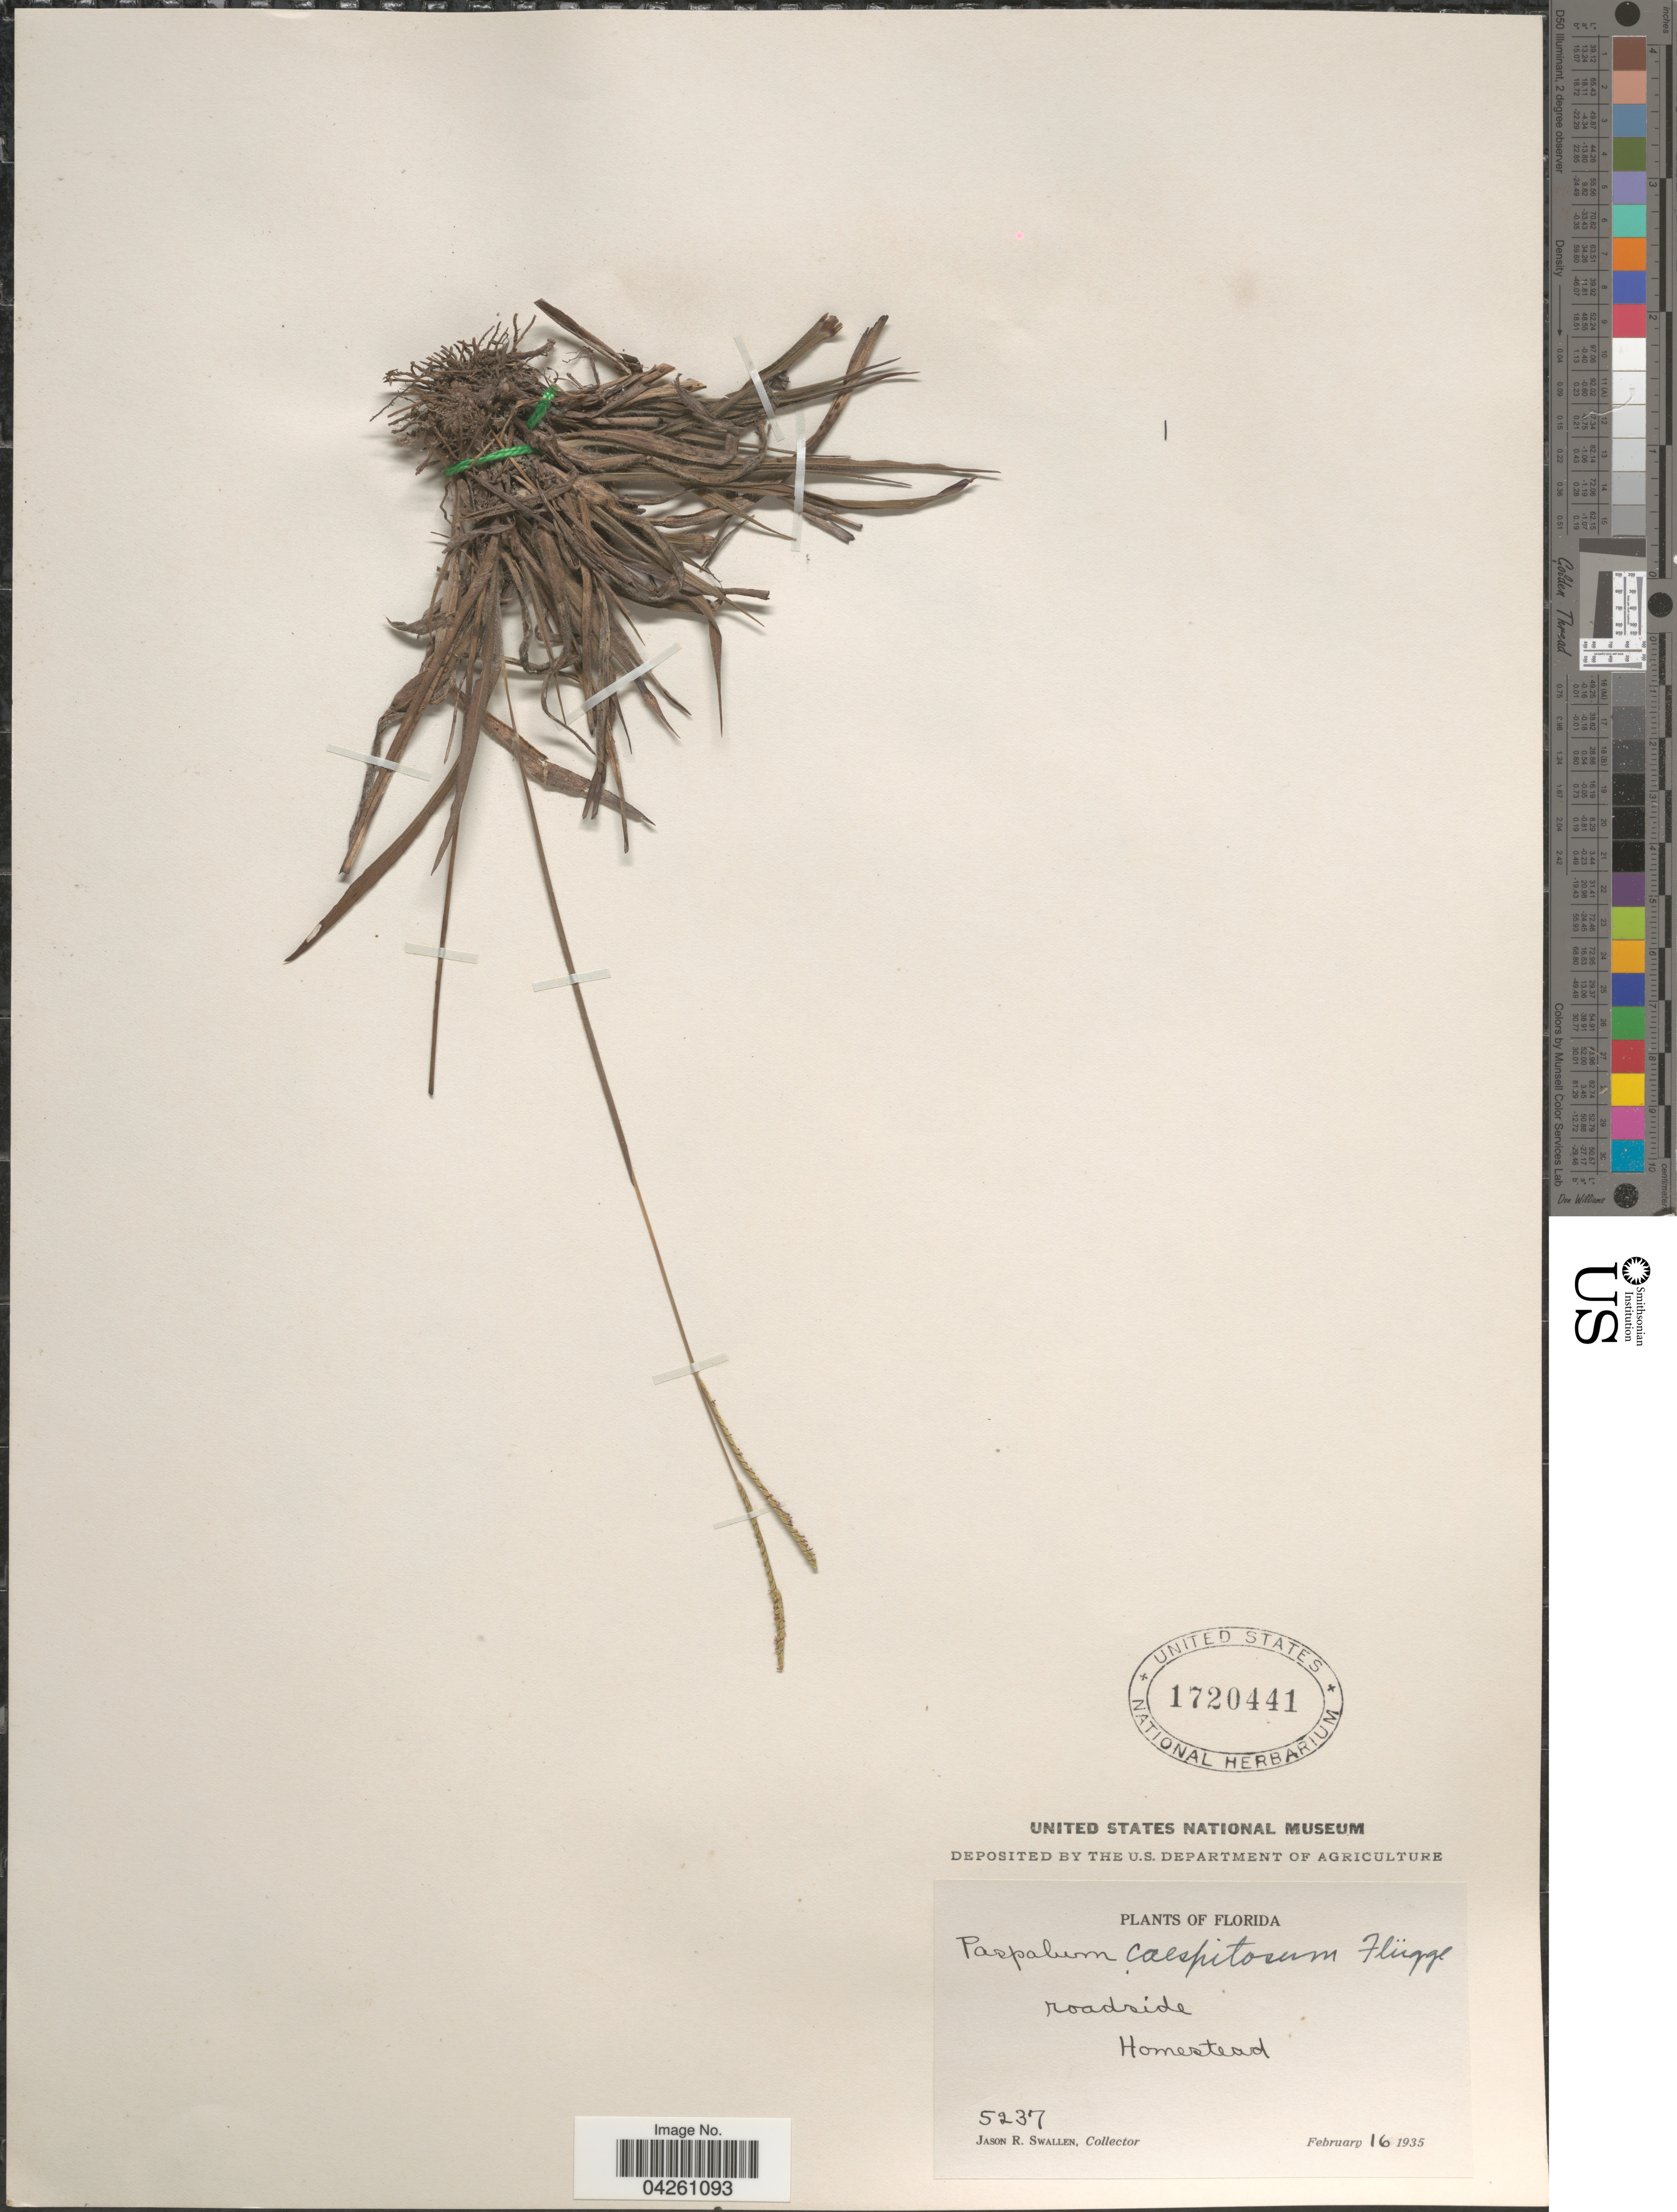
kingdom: Plantae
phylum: Tracheophyta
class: Liliopsida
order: Poales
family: Poaceae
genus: Paspalum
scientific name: Paspalum caespitosum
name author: Flüggé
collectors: J. R. Swallen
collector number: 5237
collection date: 1935-02-16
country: United States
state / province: Florida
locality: Roadside. Homestead.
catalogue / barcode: US 1720441